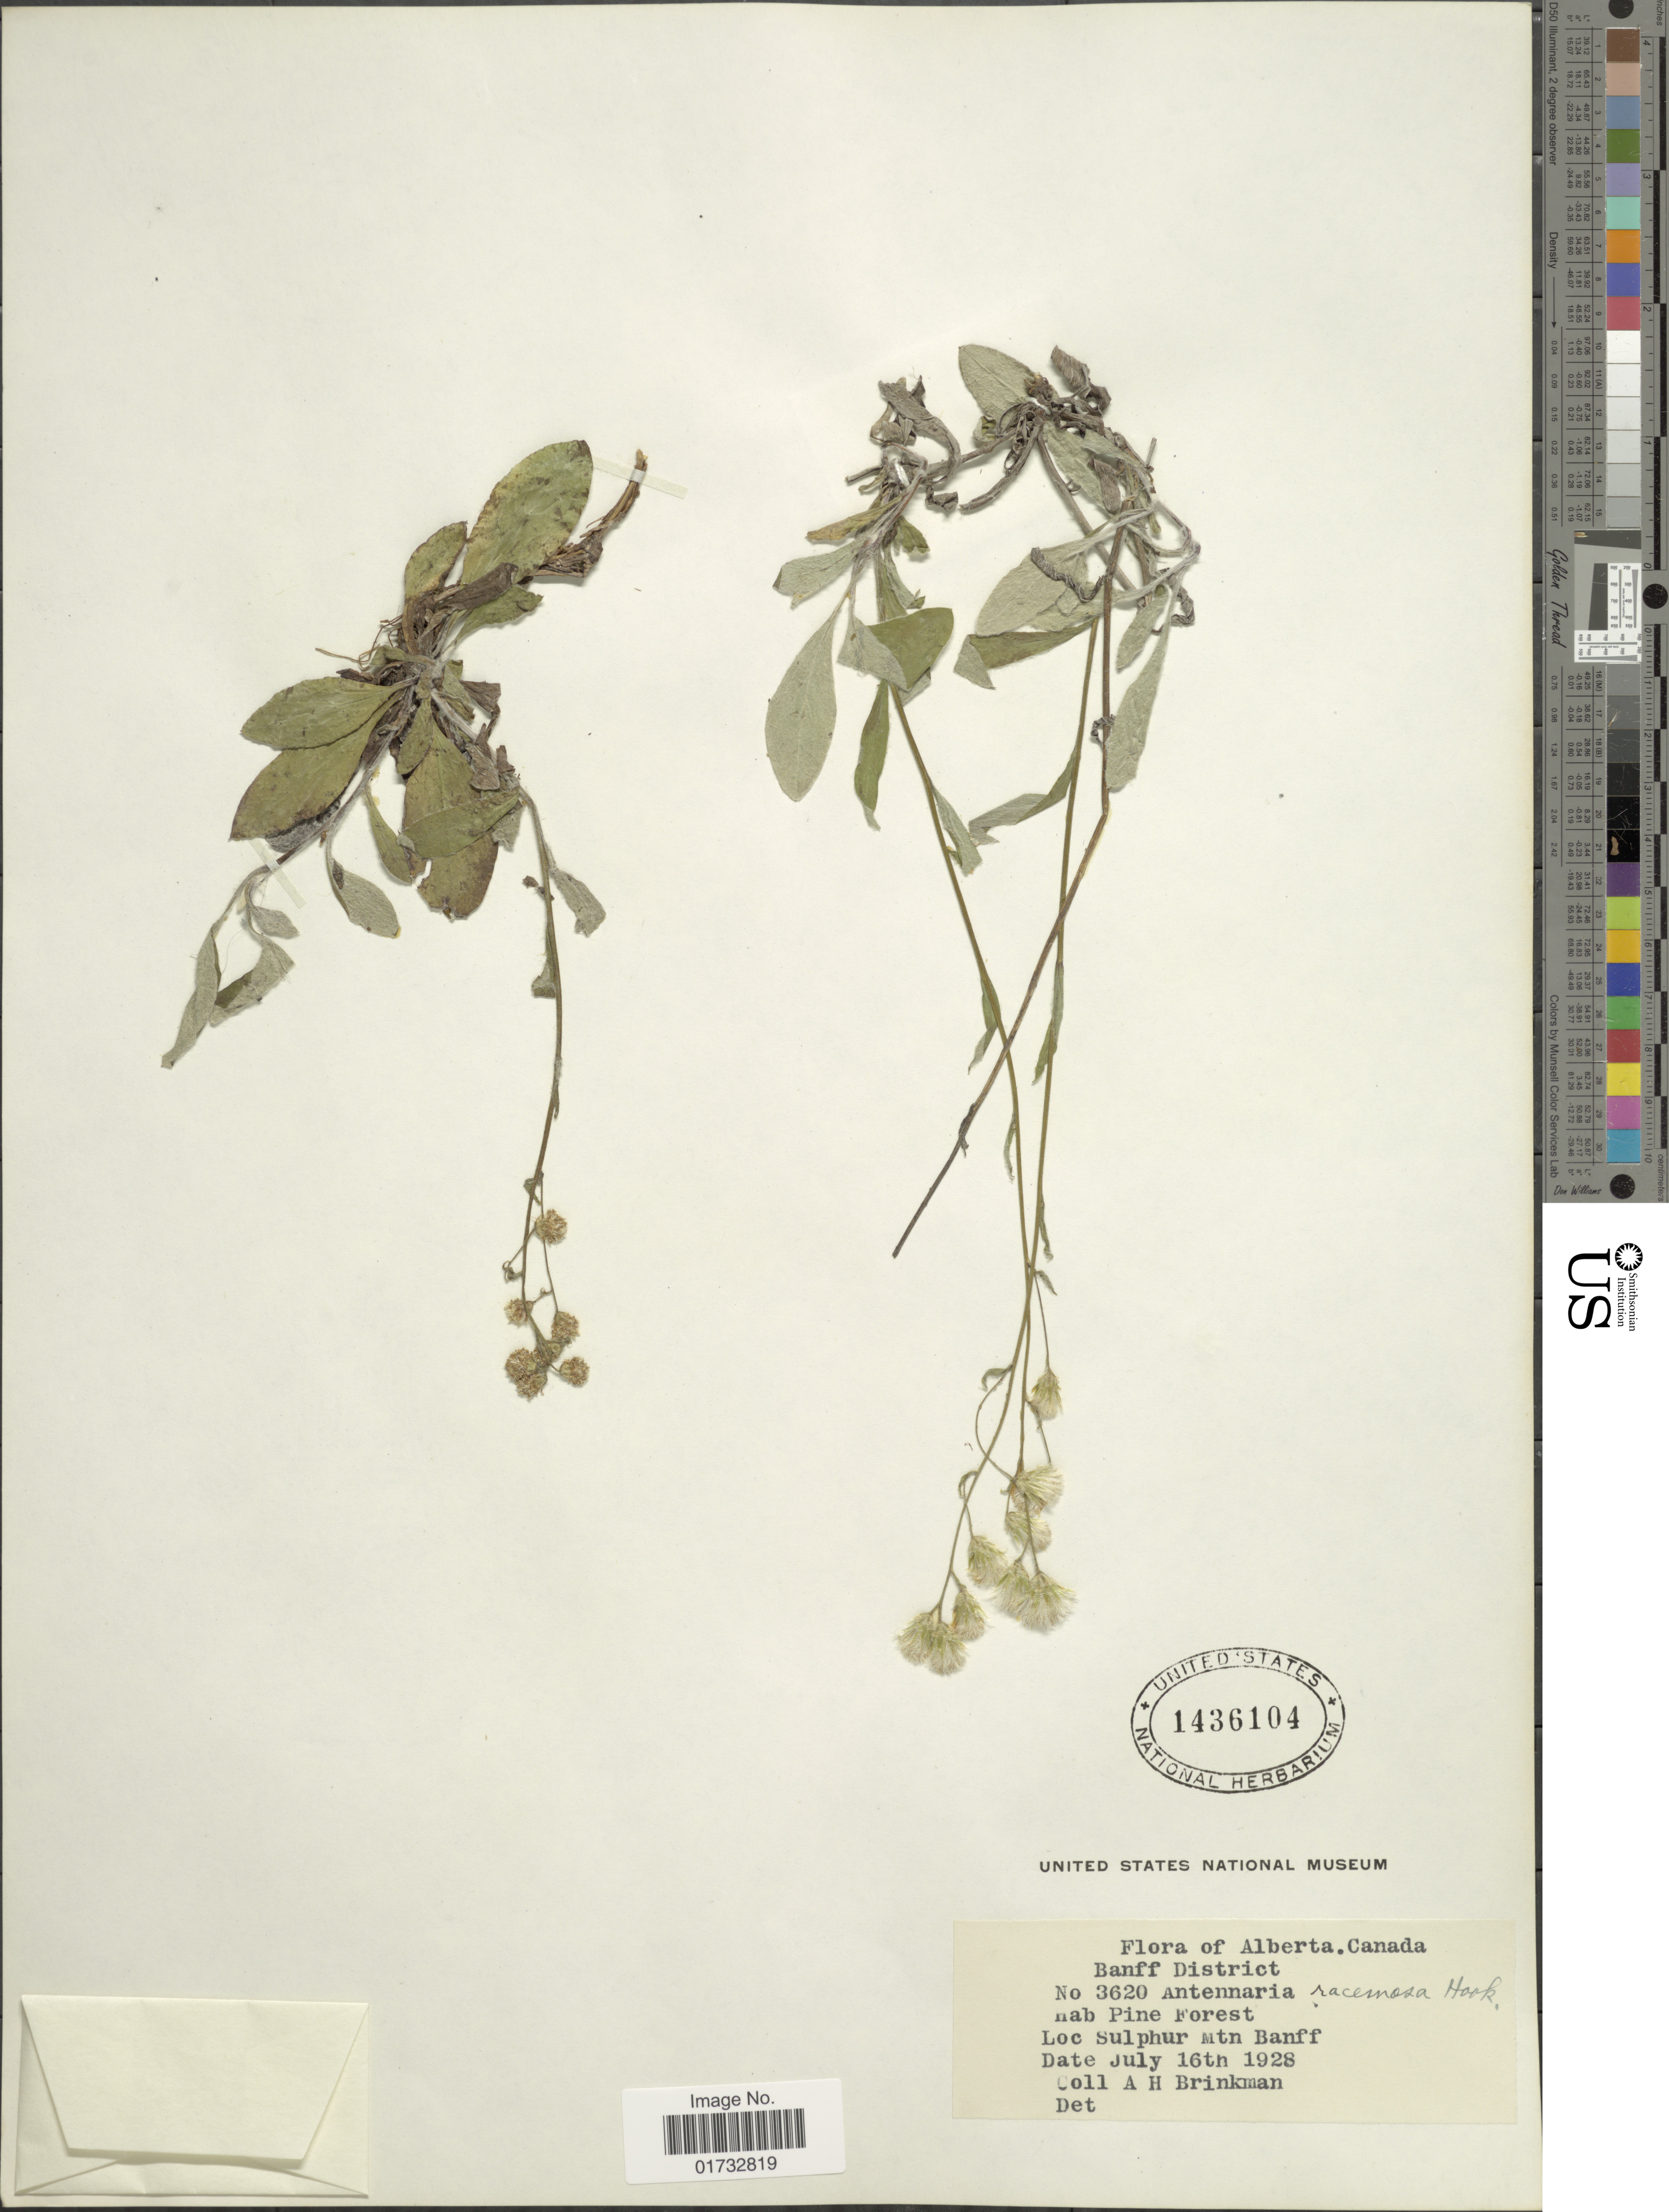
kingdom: Plantae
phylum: Tracheophyta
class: Magnoliopsida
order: Asterales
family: Asteraceae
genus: Antennaria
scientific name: Antennaria racemosa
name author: Hook.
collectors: A. Brinkman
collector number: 3620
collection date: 1928-07-16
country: Canada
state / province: Alberta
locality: Banff District. Sulphur Mtn Banff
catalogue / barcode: US 1436104